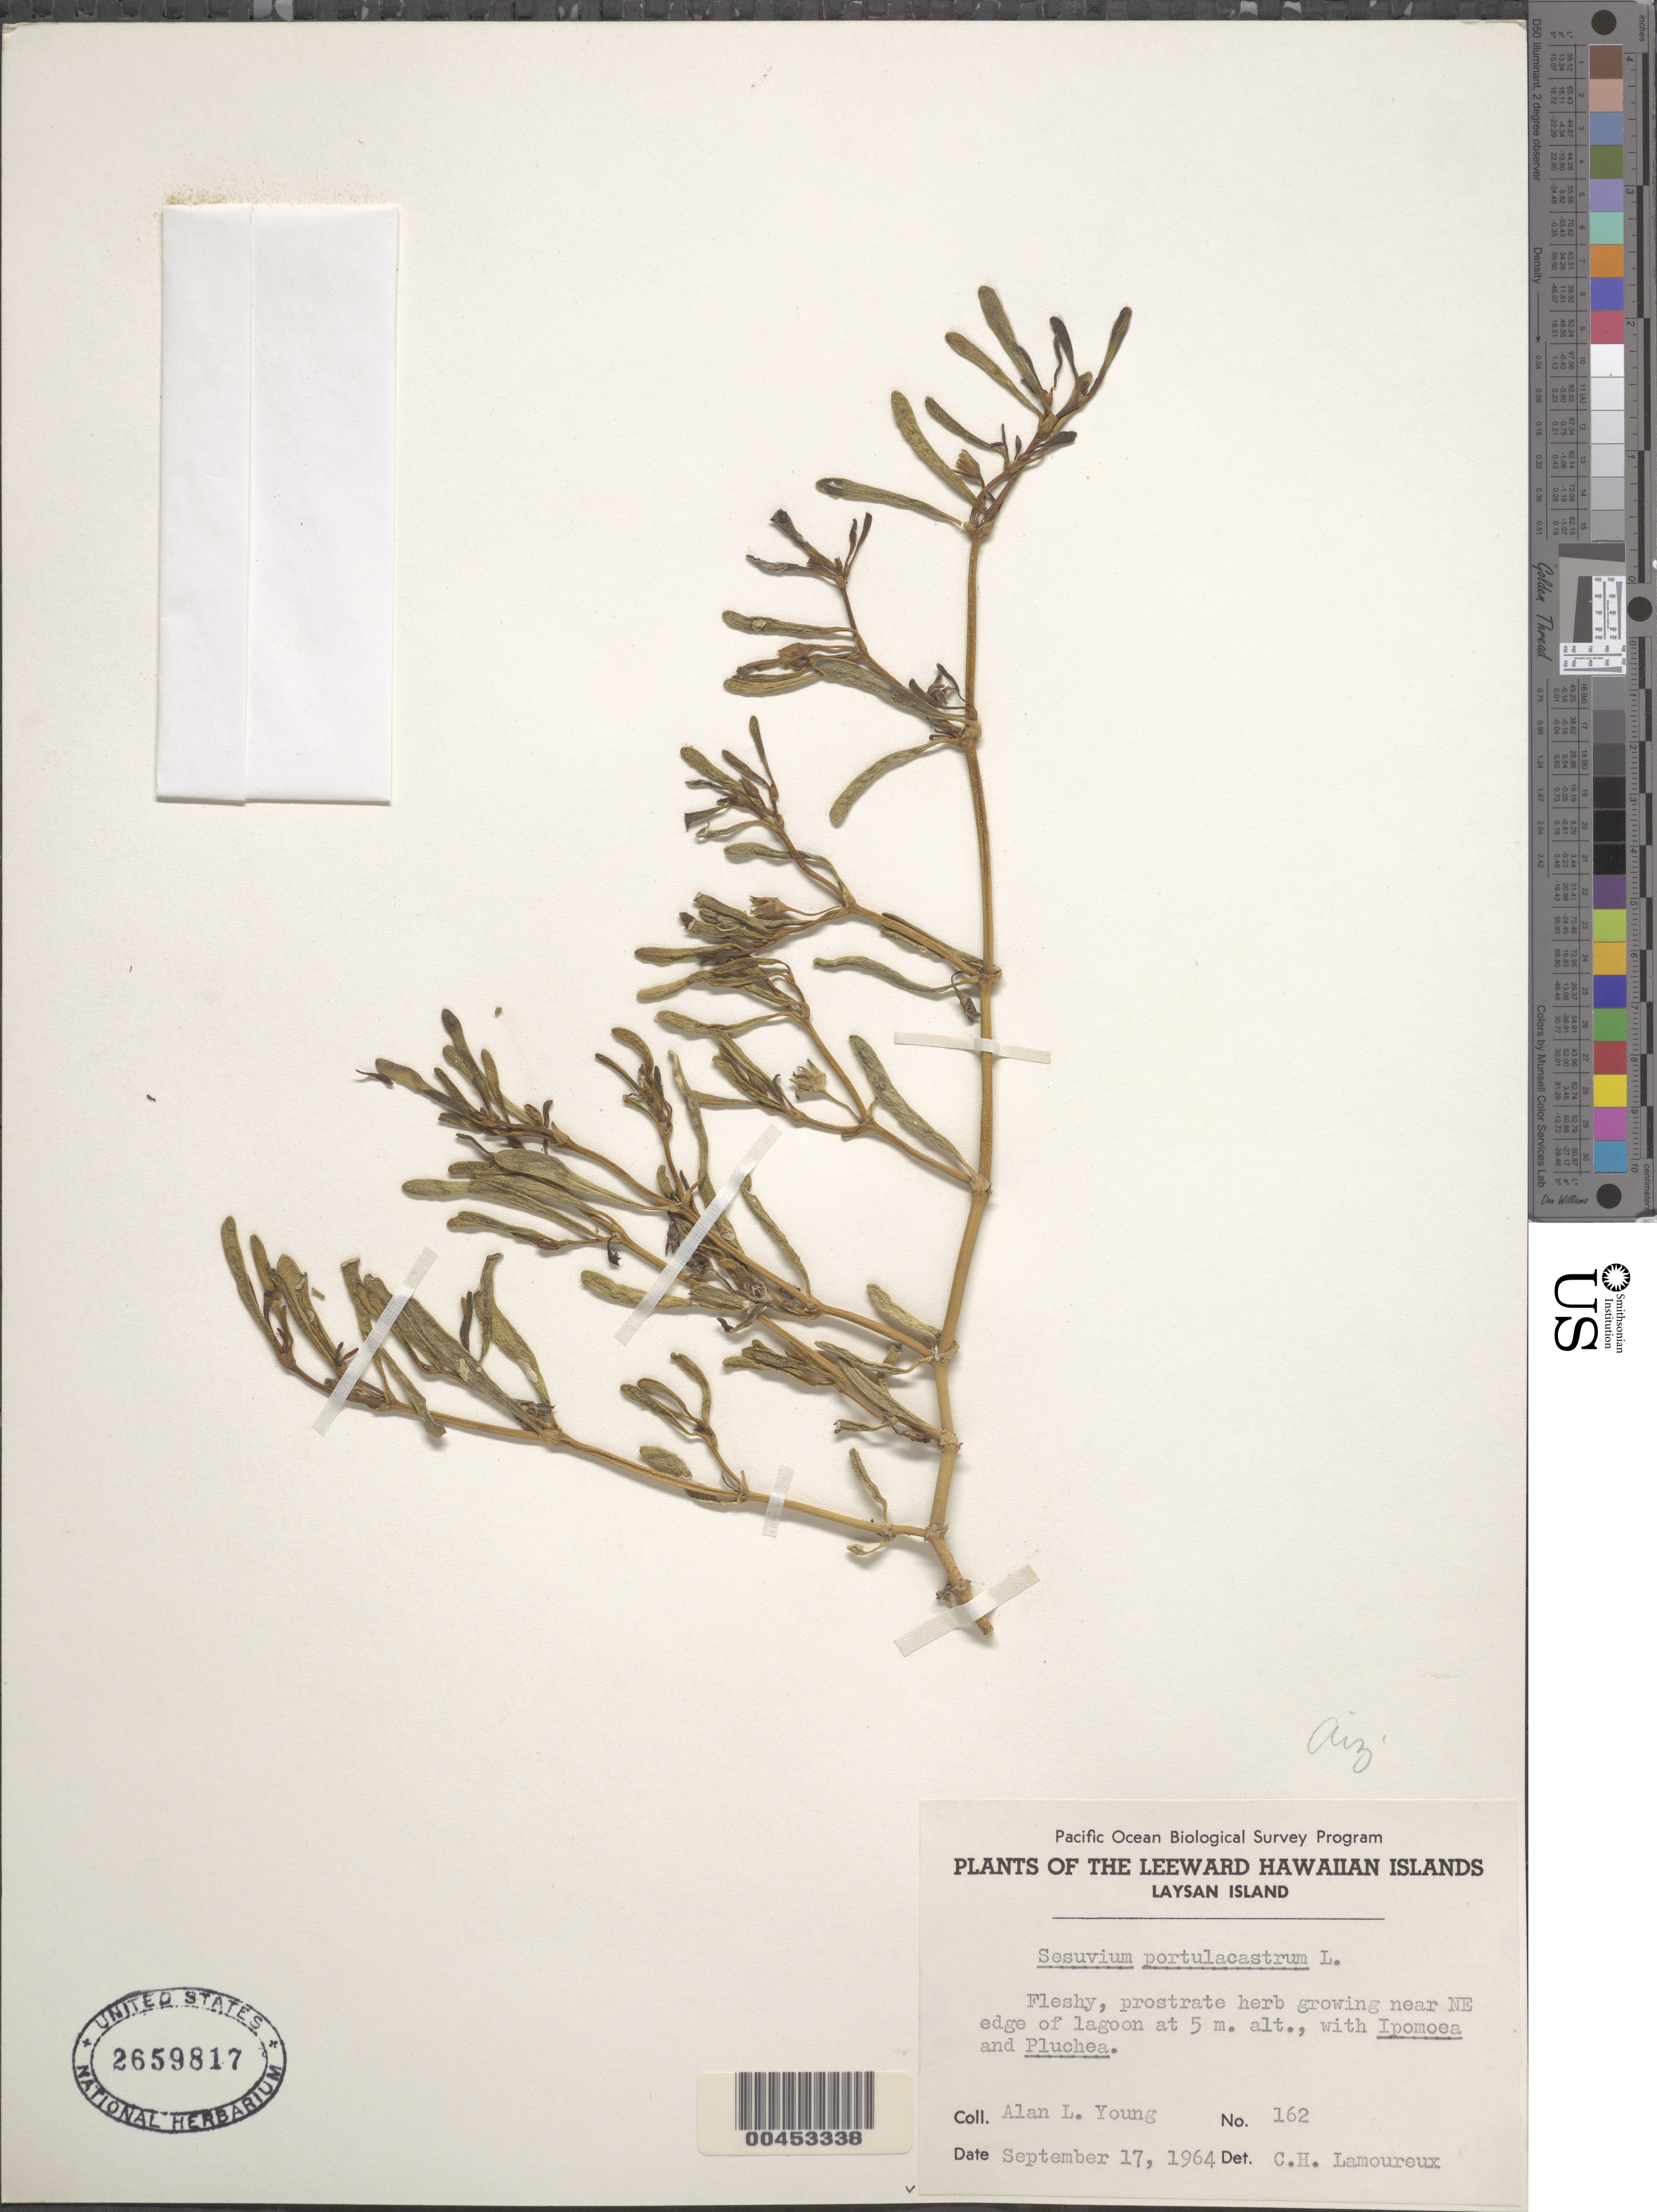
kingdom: Plantae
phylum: Tracheophyta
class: Magnoliopsida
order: Caryophyllales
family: Aizoaceae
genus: Sesuvium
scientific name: Sesuvium portulacastrum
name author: (L.) L.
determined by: Lamoureux, C. H.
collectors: A. Young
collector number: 162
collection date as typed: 17 Sep 1964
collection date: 1964-09-17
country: United States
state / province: Hawaii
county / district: Honolulu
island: Laysan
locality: Near NE edge of lagoon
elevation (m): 5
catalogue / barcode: US 2659817